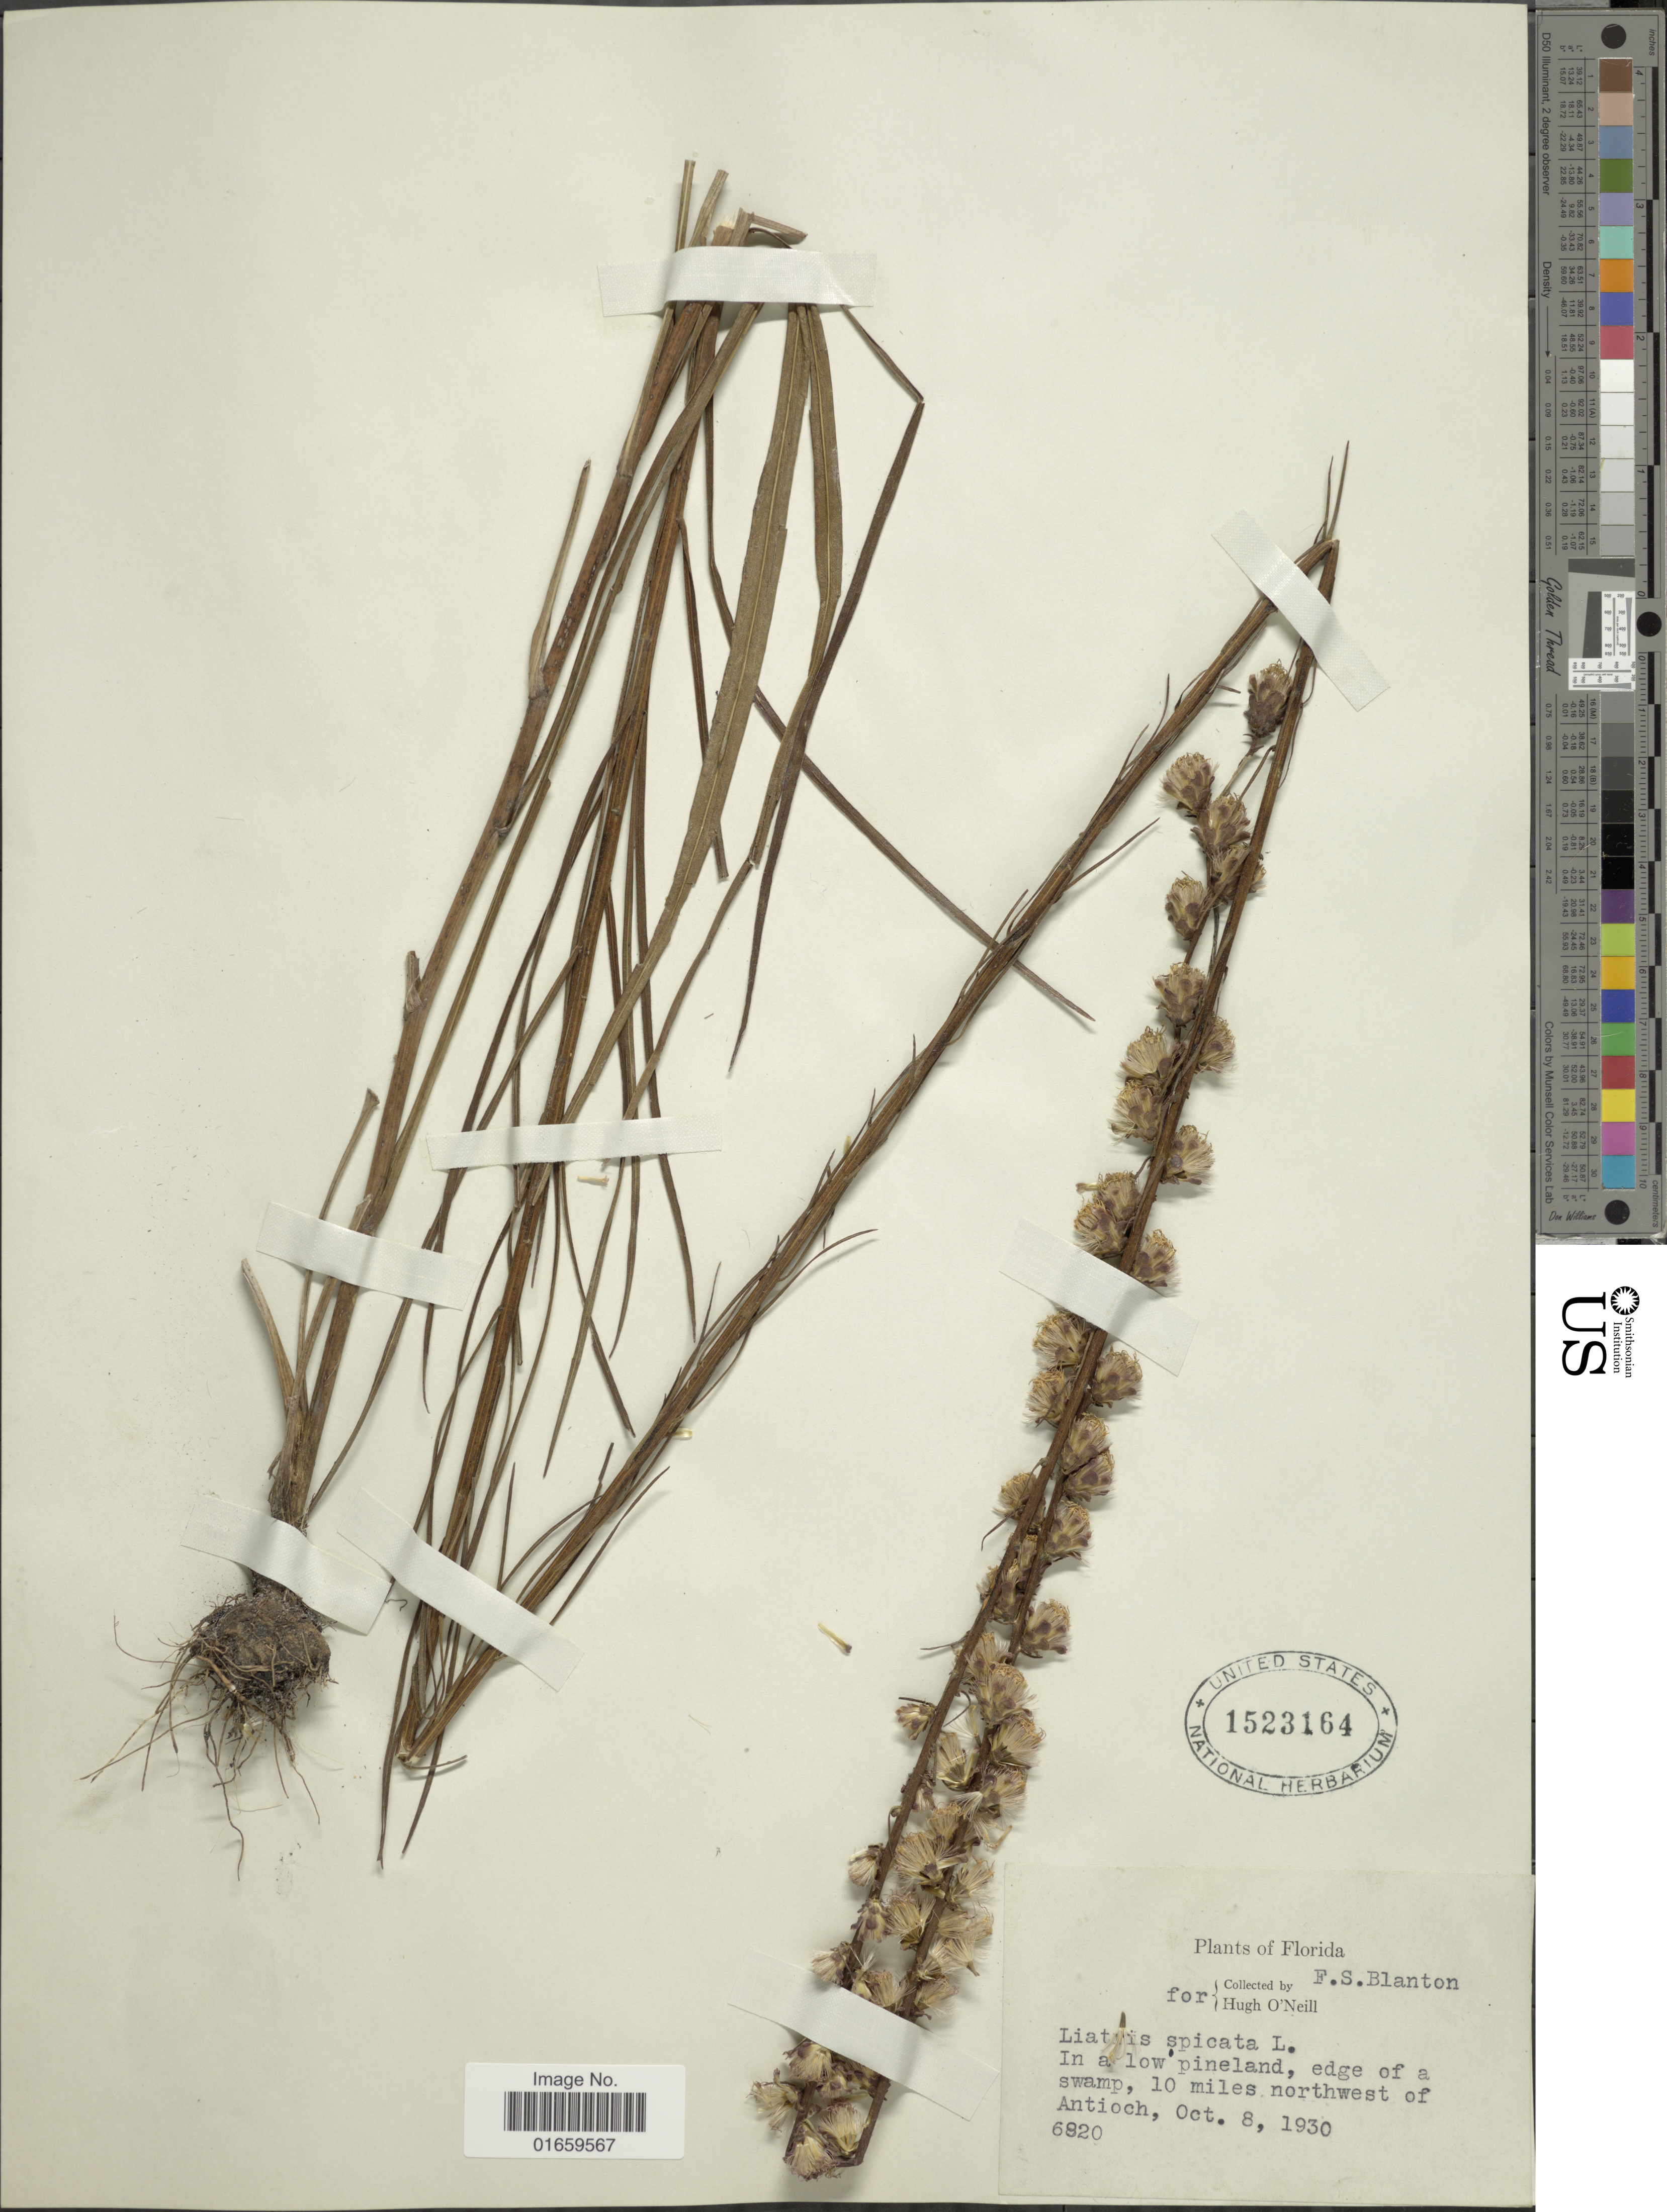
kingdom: Plantae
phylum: Tracheophyta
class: Magnoliopsida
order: Asterales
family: Asteraceae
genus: Liatris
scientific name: Liatris spicata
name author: (L.) Willd.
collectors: F. S. Blanton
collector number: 6820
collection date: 1930-10-08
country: United States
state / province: Florida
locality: In low pineland, edge of a swamp. 10 miles northwest of Antioch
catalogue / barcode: US 1523164